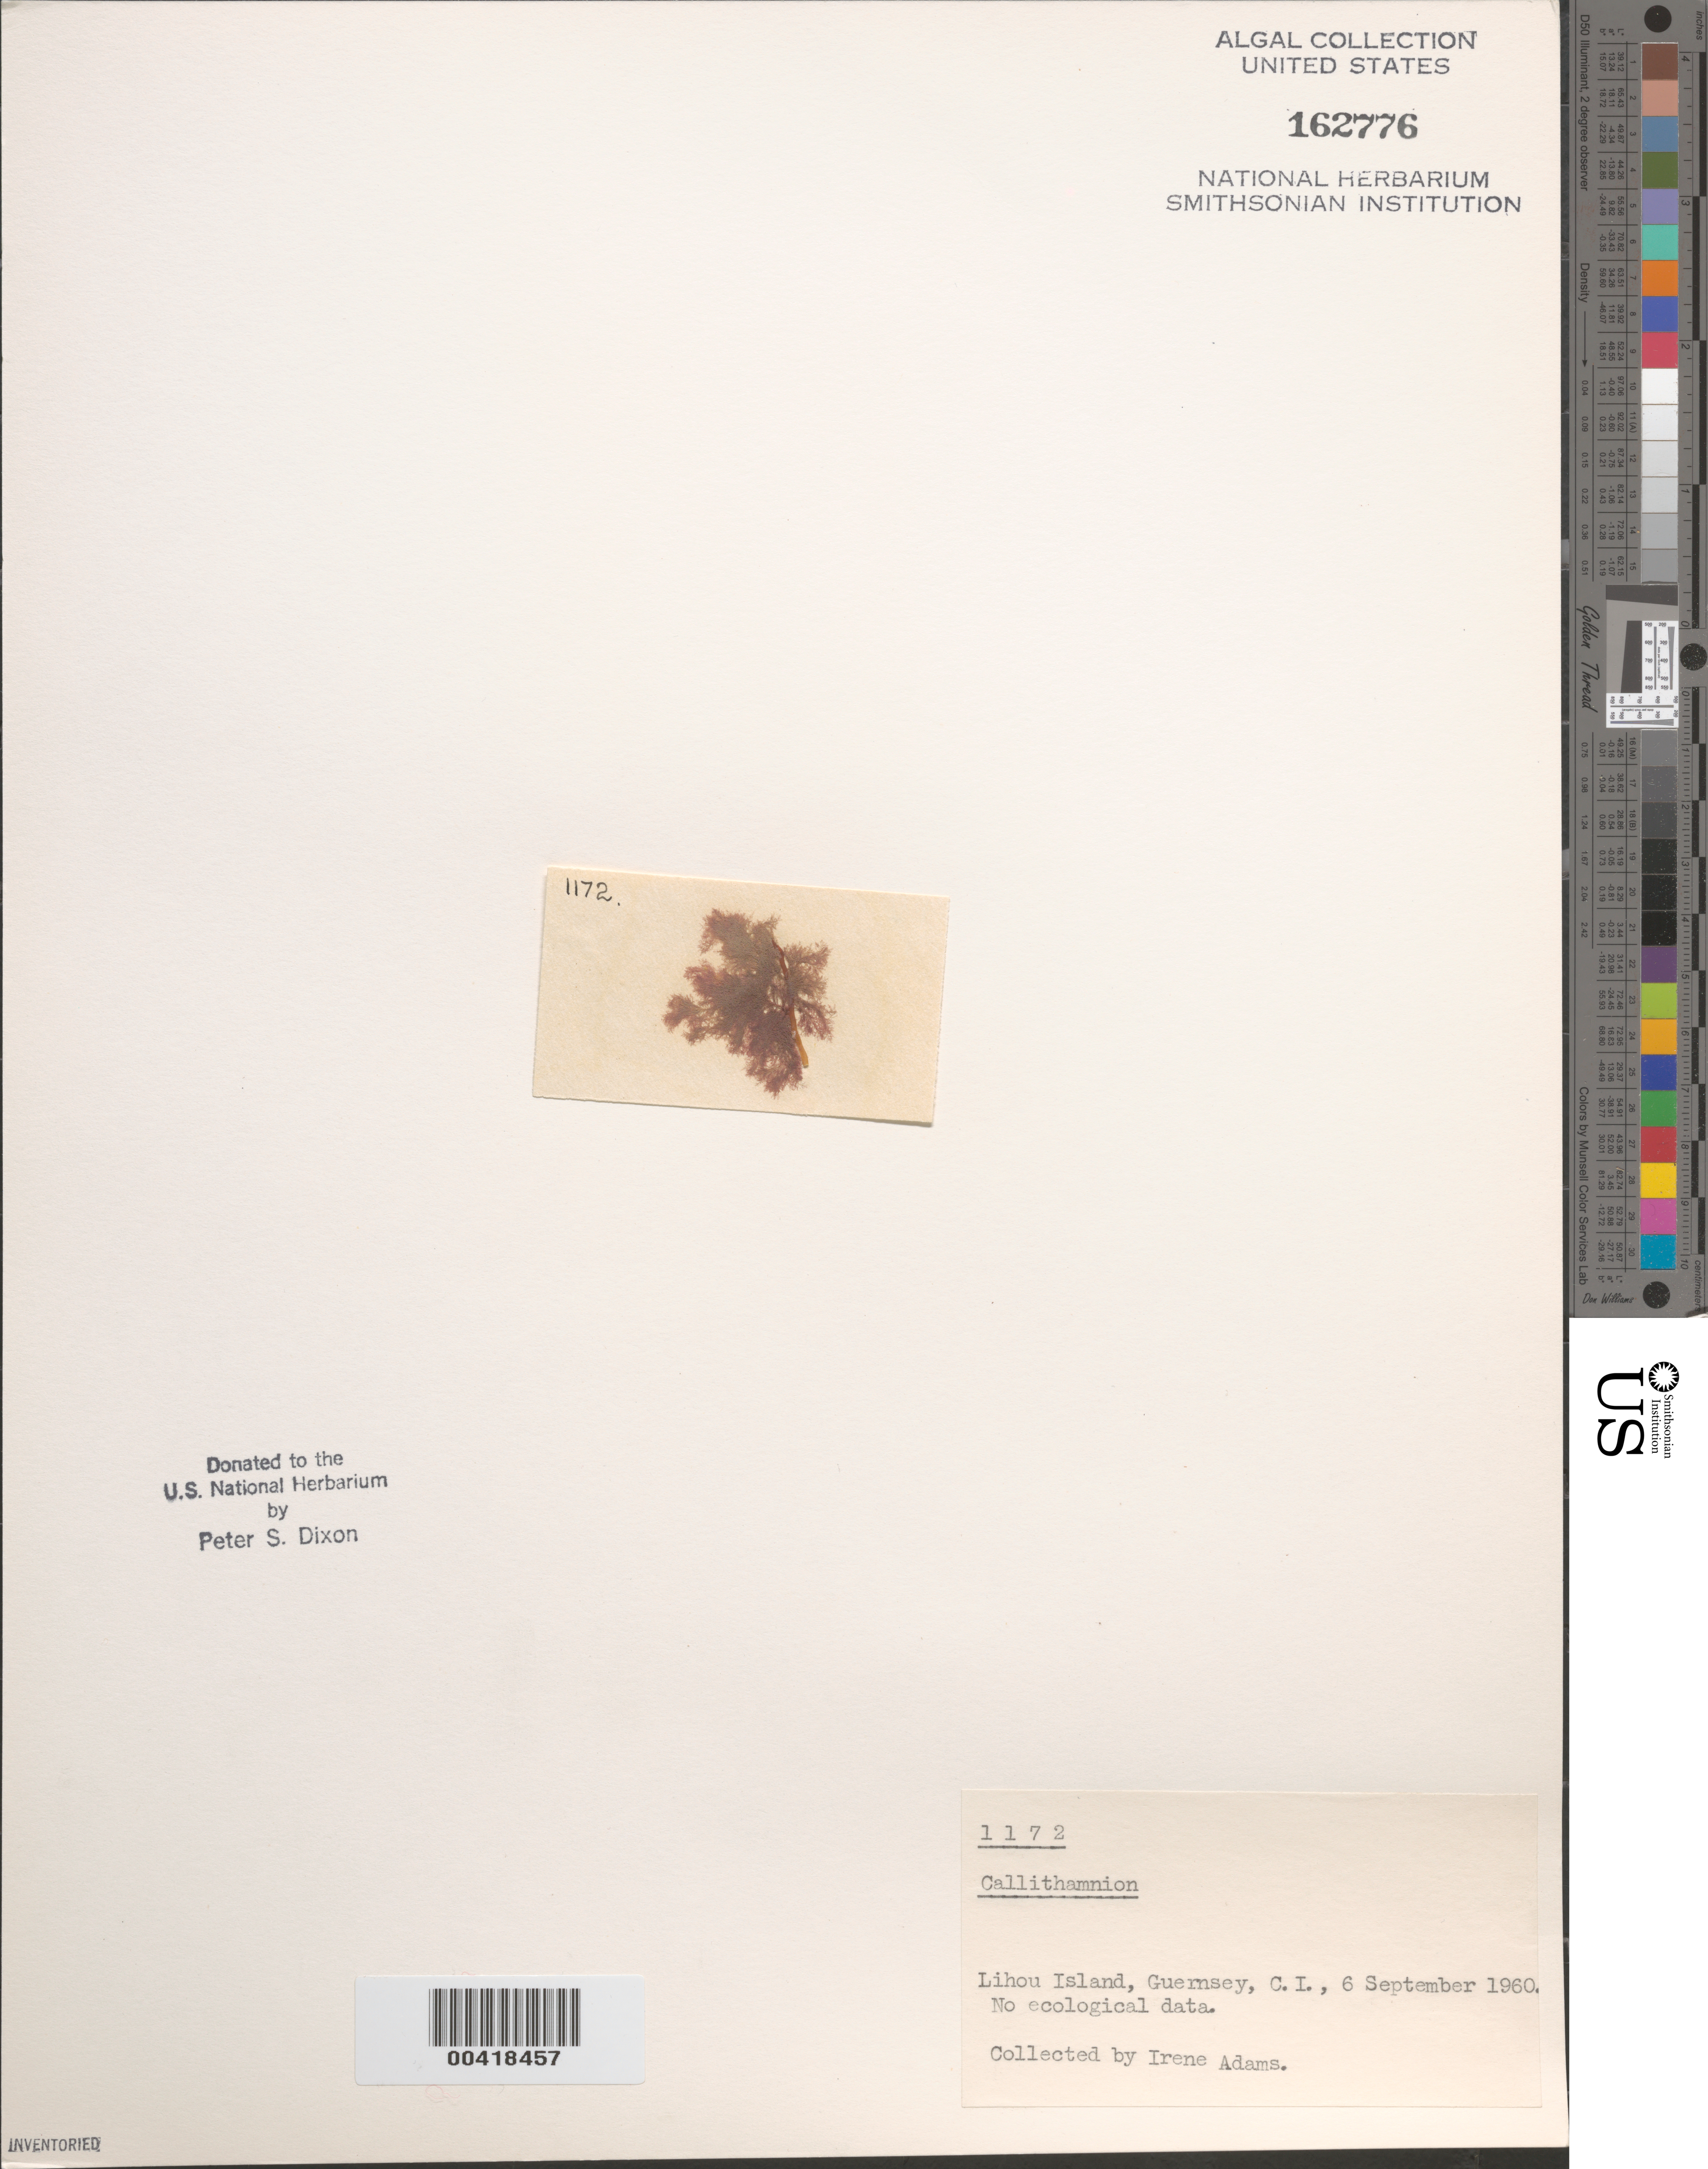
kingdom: Plantae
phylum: Rhodophyta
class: Florideophyceae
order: Ceramiales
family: Callithamniaceae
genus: Callithamnion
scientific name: Callithamnion sp.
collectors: I. Adams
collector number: PSD 1172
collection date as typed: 06 Sep 1960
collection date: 1960-09-06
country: United Kingdom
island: Guernsey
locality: Bailiwick of Guernsey. Lihou.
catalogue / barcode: US 162776